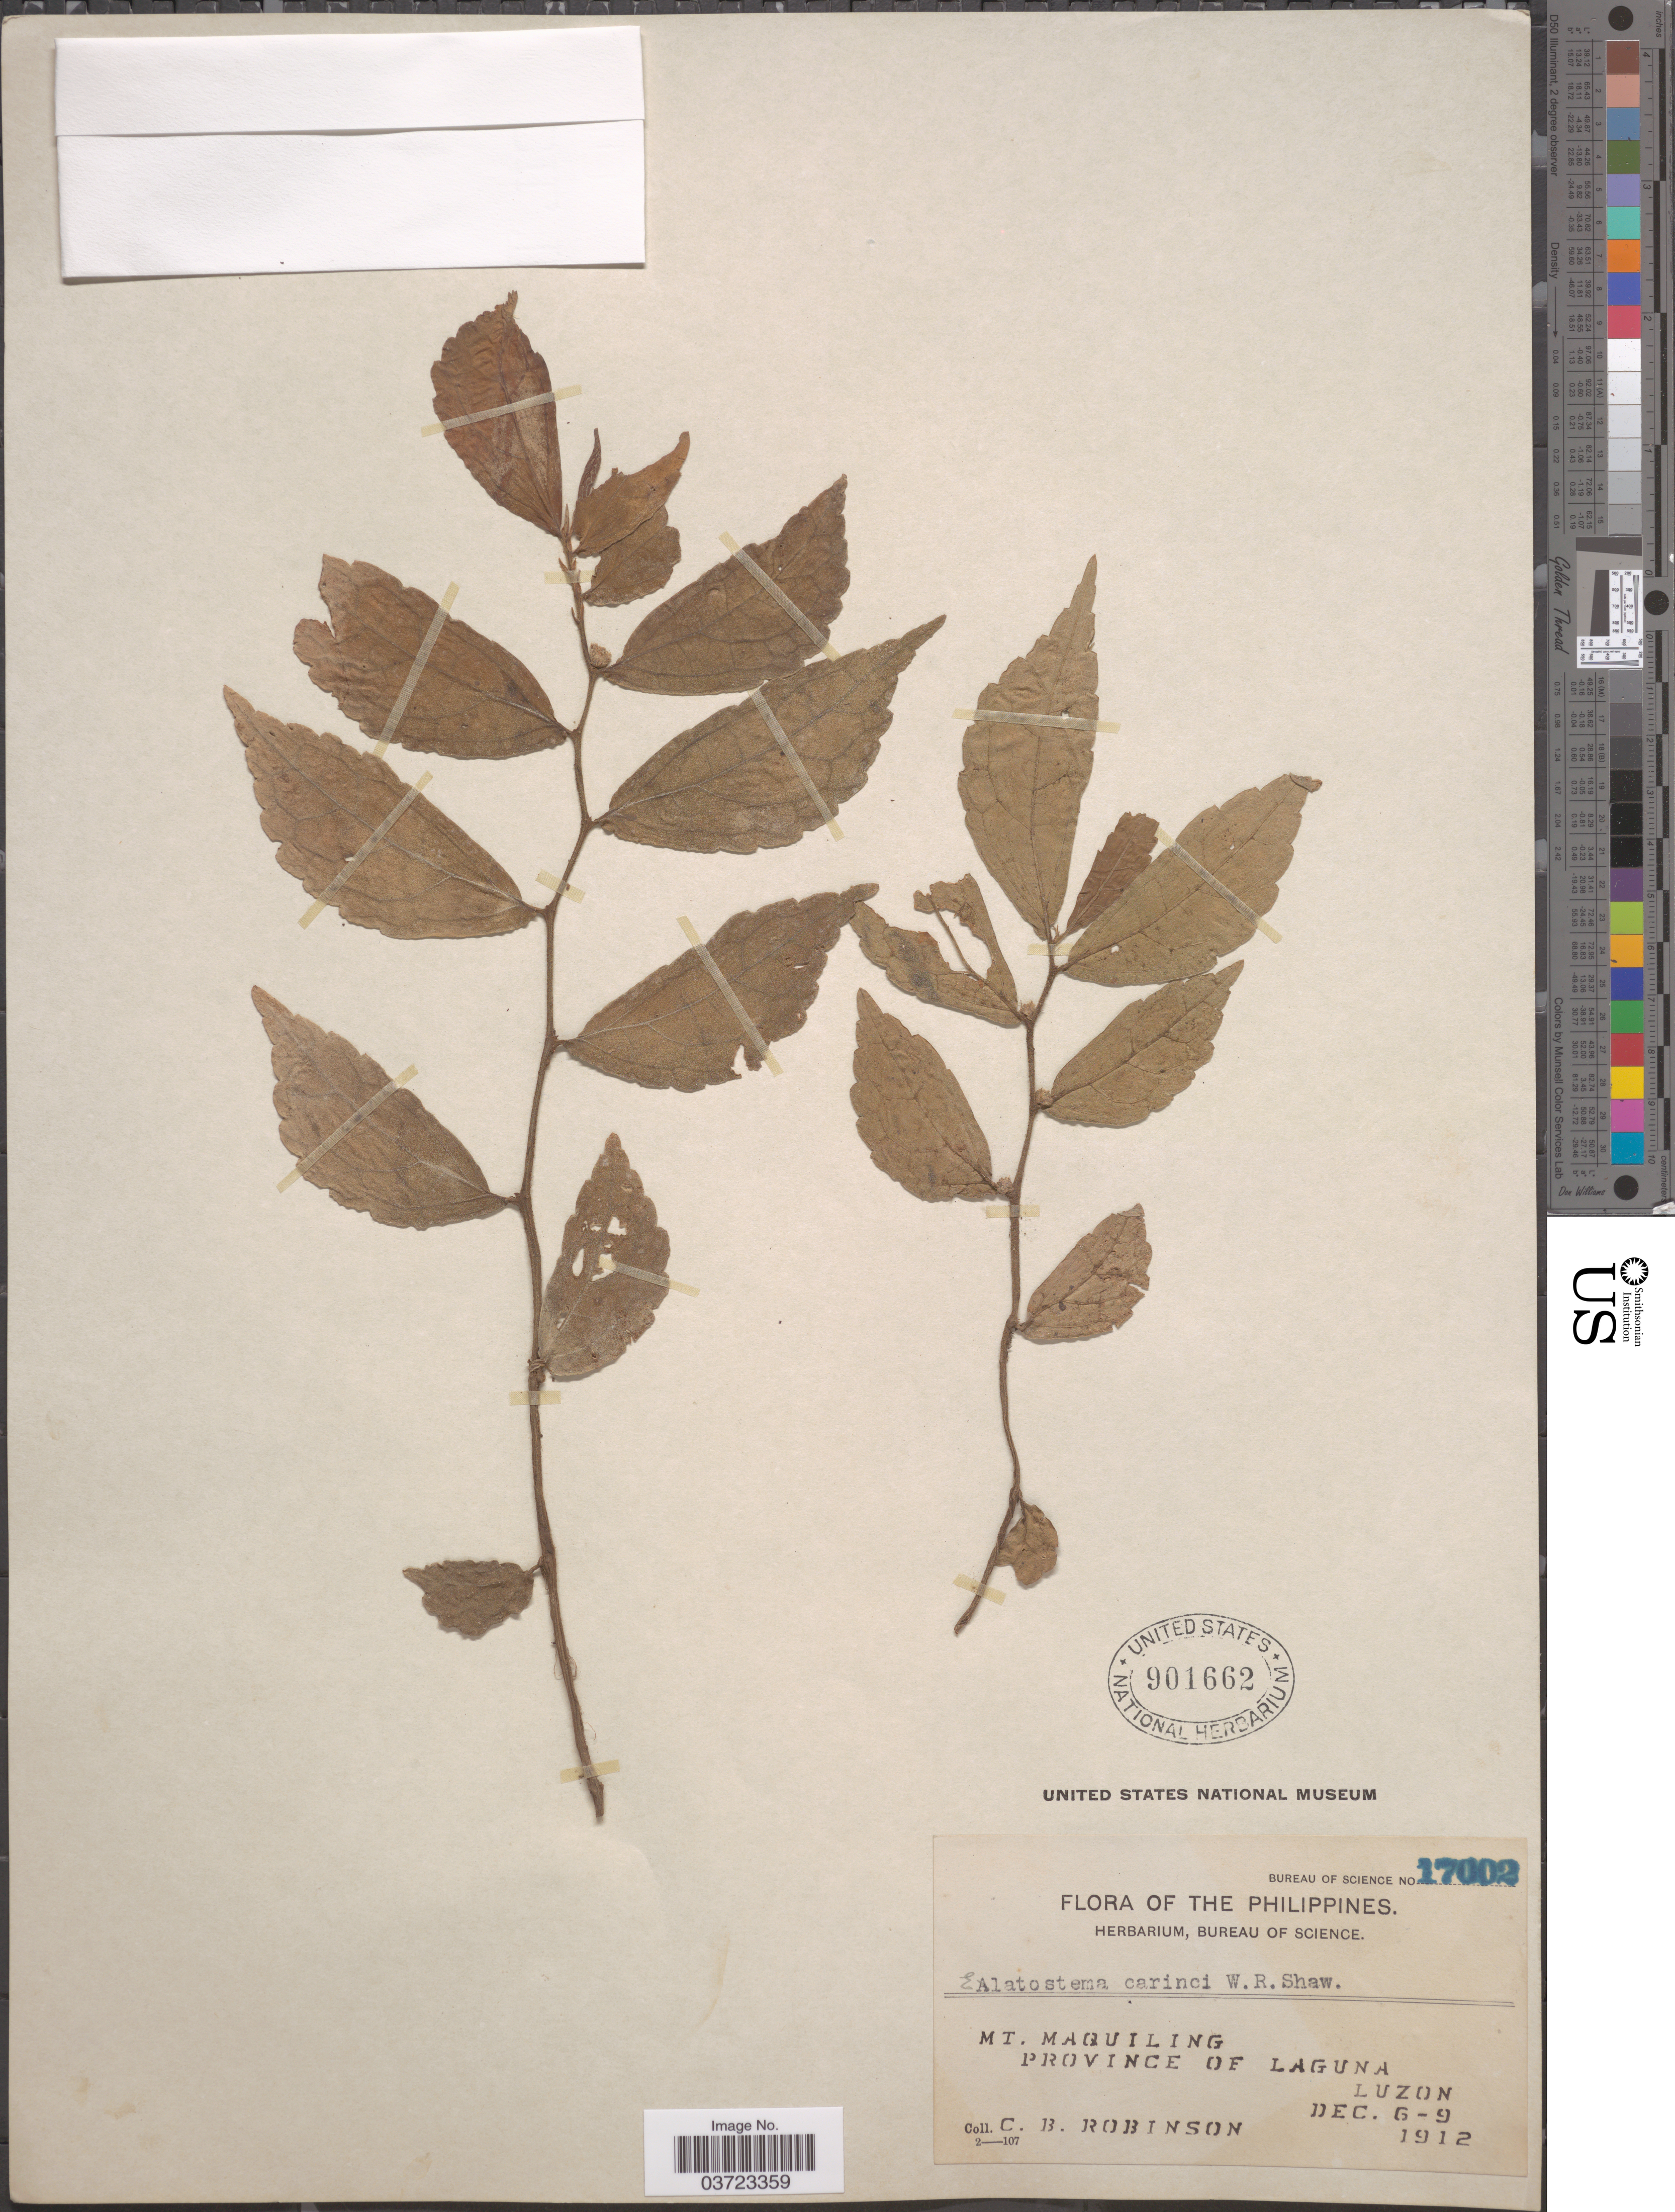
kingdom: Plantae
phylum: Tracheophyta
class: Magnoliopsida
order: Rosales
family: Urticaceae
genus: Elatostema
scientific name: Elatostema carinoi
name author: C.B. Rob.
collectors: C. Robinson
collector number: Bureau of Science 17002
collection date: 1912-12-06/1912-12-09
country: Philippines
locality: Mt. Maquiling. Province of Laguna. Luzon.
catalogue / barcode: US 901662